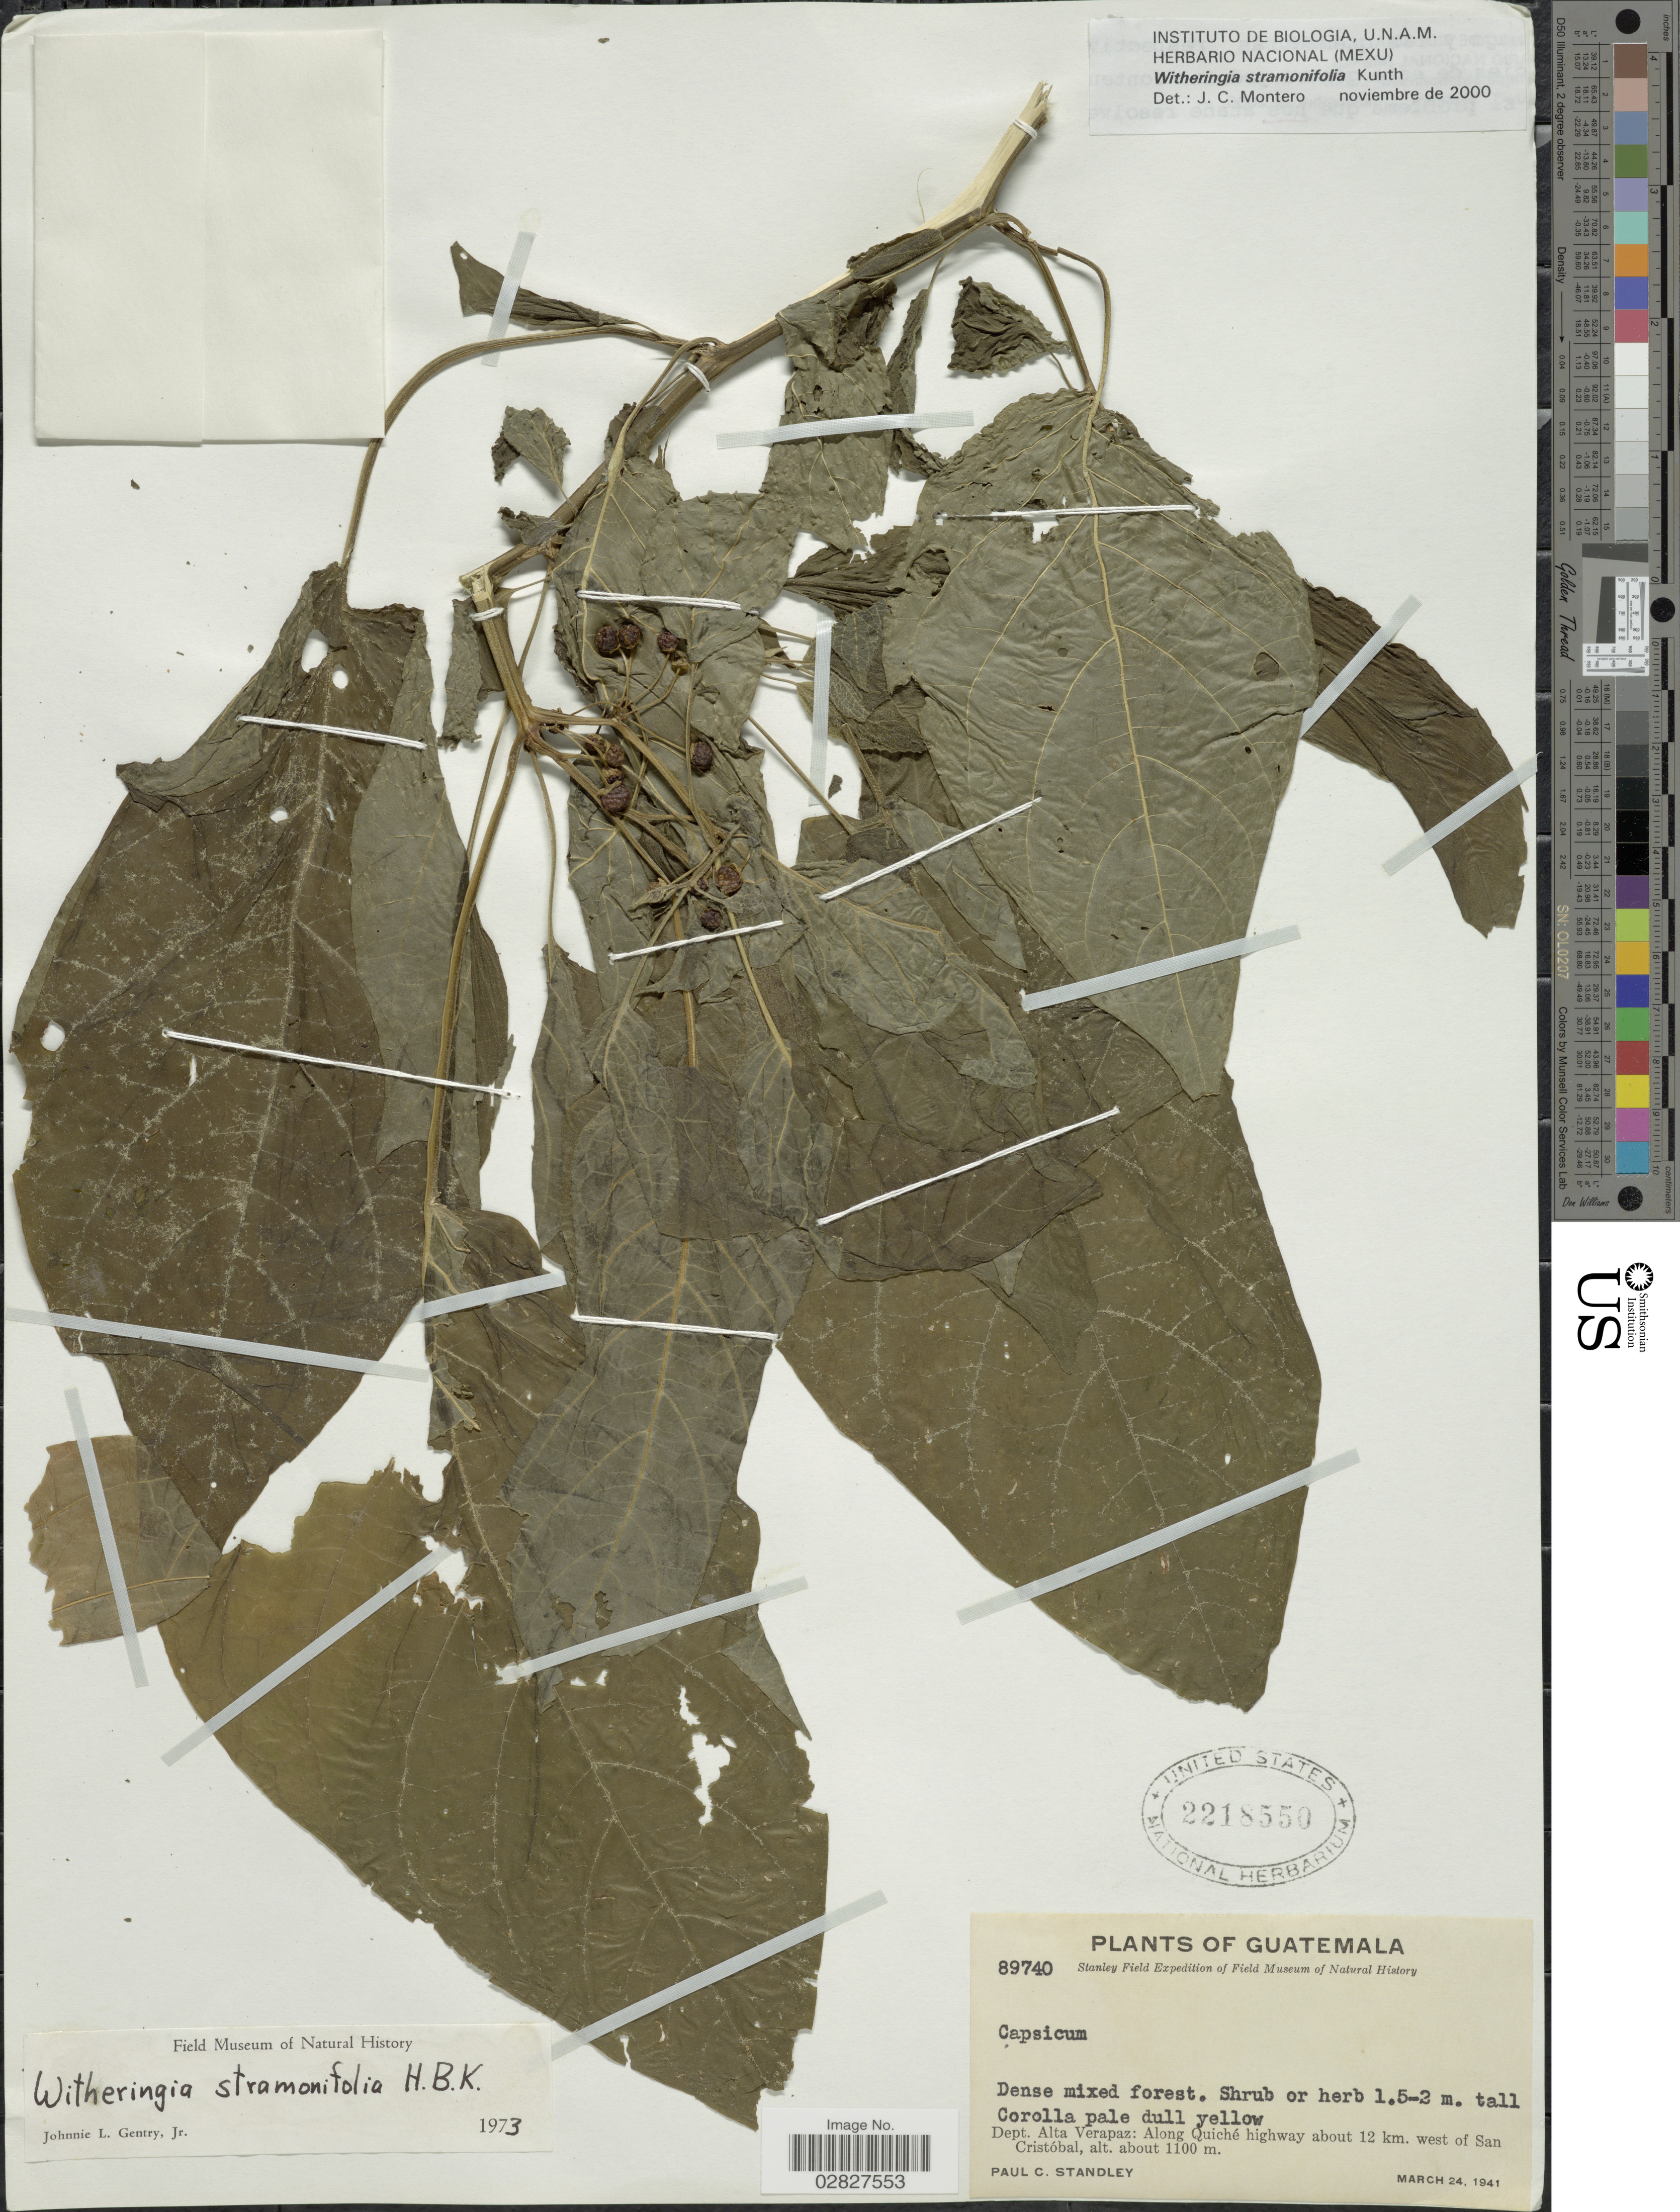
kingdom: Plantae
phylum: Tracheophyta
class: Magnoliopsida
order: Solanales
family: Solanaceae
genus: Witheringia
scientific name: Witheringia stramonifolia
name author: Kunth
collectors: P. C. Standley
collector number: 89740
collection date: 1941-03-24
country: Guatemala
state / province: Alta Verapaz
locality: Dept. Alta Verapaz: Along Quiché highway about 12 km. west of San Cristóbal.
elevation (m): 1100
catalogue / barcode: US 2218550